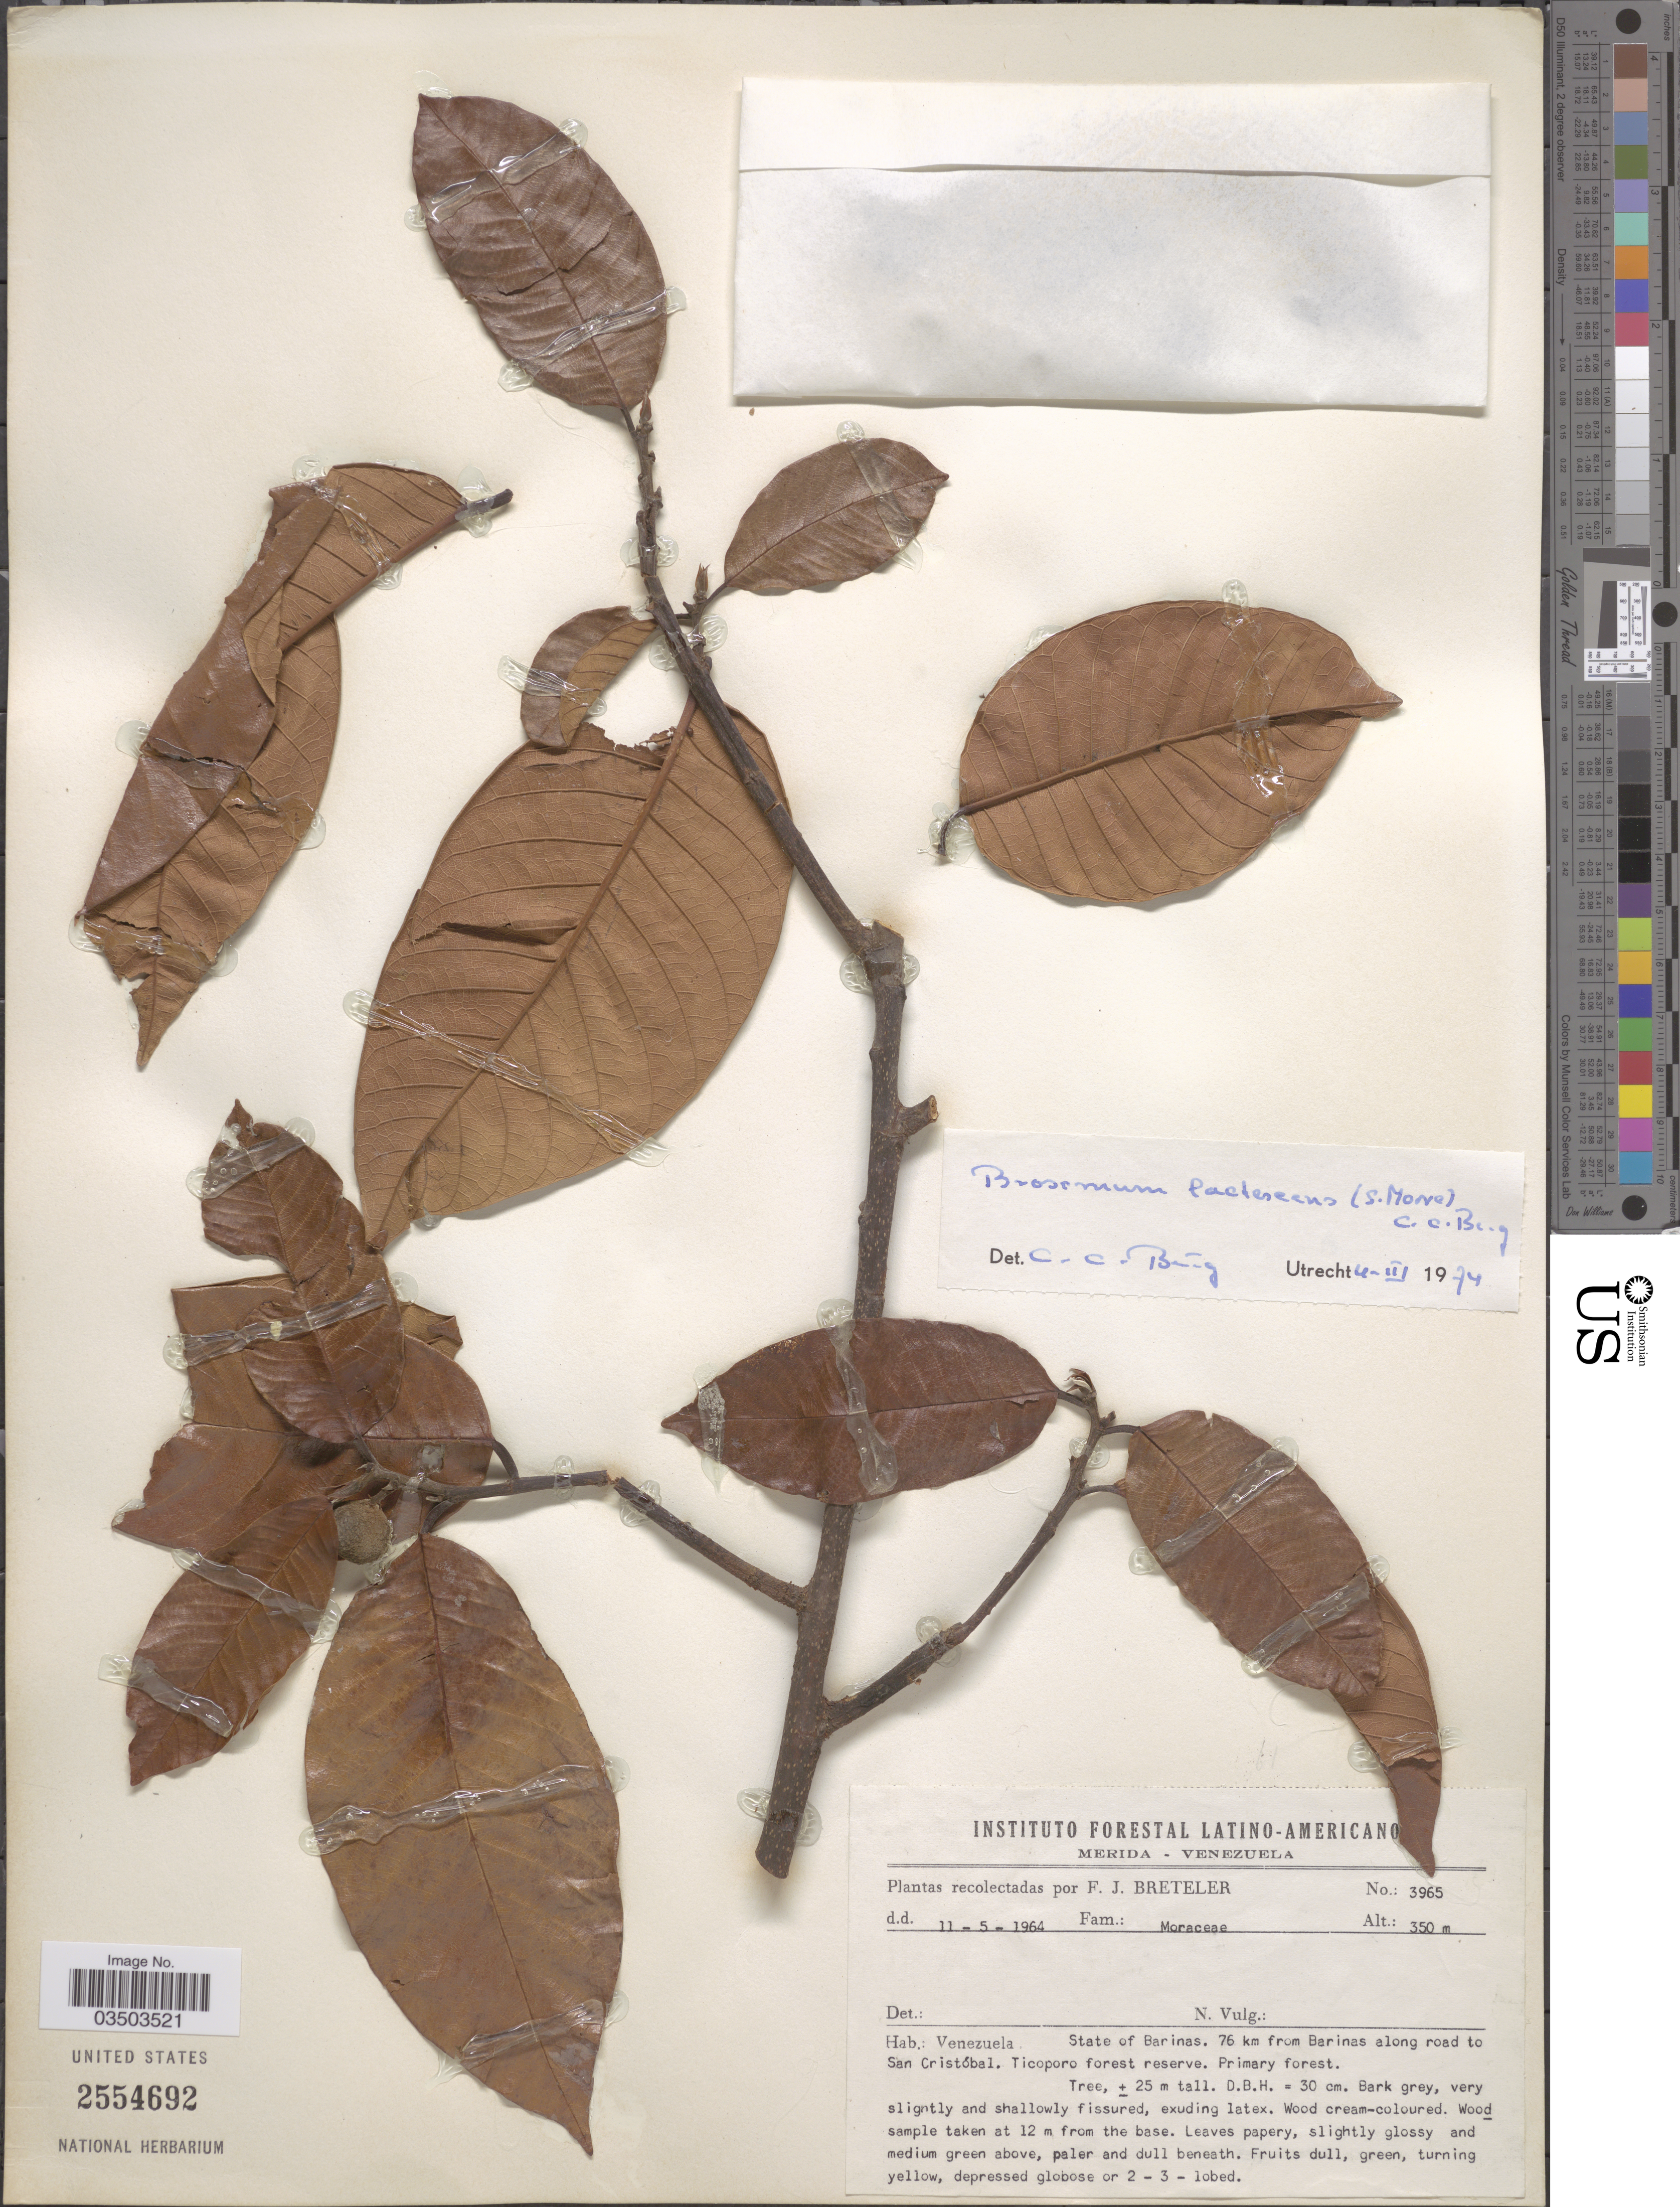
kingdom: Plantae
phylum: Tracheophyta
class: Magnoliopsida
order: Rosales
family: Moraceae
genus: Brosimum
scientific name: Brosimum lactescens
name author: (S. Moore) C.C. Berg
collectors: F. J. Breteler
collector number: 3965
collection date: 1964-05-11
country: Venezuela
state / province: Barinas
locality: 76 km from Barinas along road to San Cristóbal. Ticoporo forest reserve.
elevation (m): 350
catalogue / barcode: US 2554692